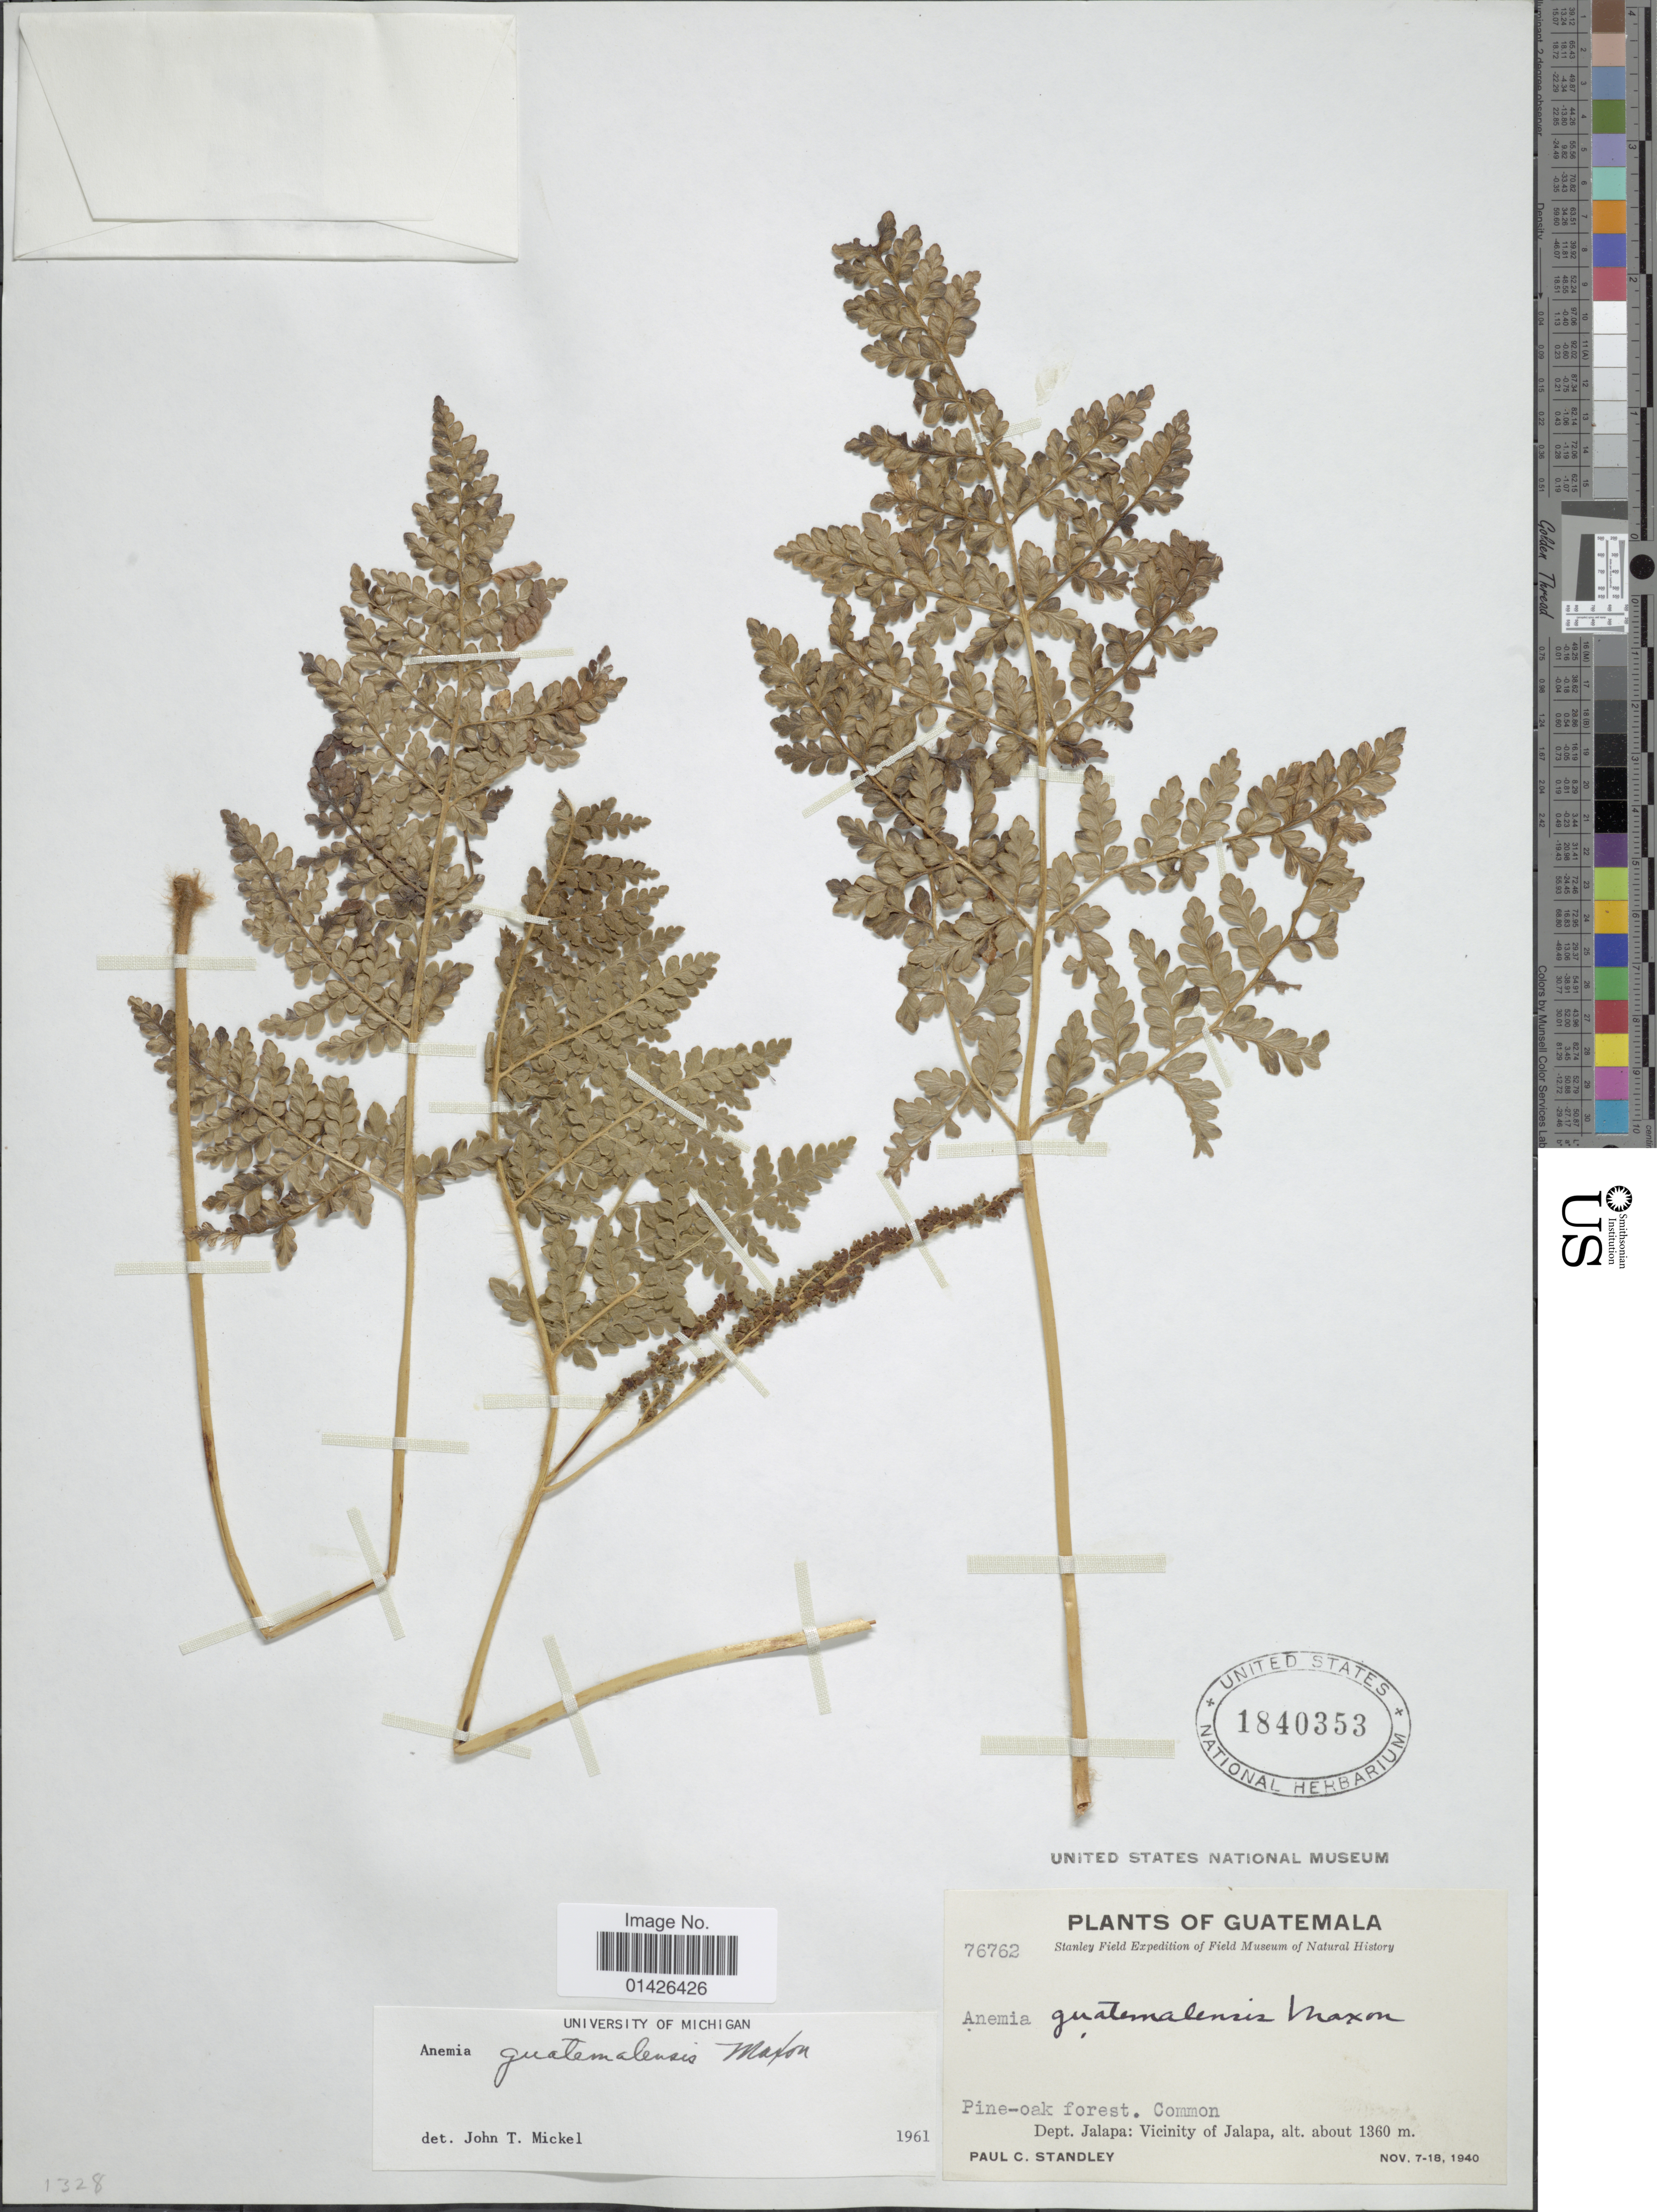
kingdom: Plantae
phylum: Tracheophyta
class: Polypodiopsida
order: Schizaeales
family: Anemiaceae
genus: Anemia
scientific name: Anemia guatemalensis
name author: Maxon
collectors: P. C. Standley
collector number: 76762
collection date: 1940-11-07/1940-11-18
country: Guatemala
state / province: Jalapa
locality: Dept. Jalapa: Vicinity of Jalapa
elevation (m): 1360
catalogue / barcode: US 1840353